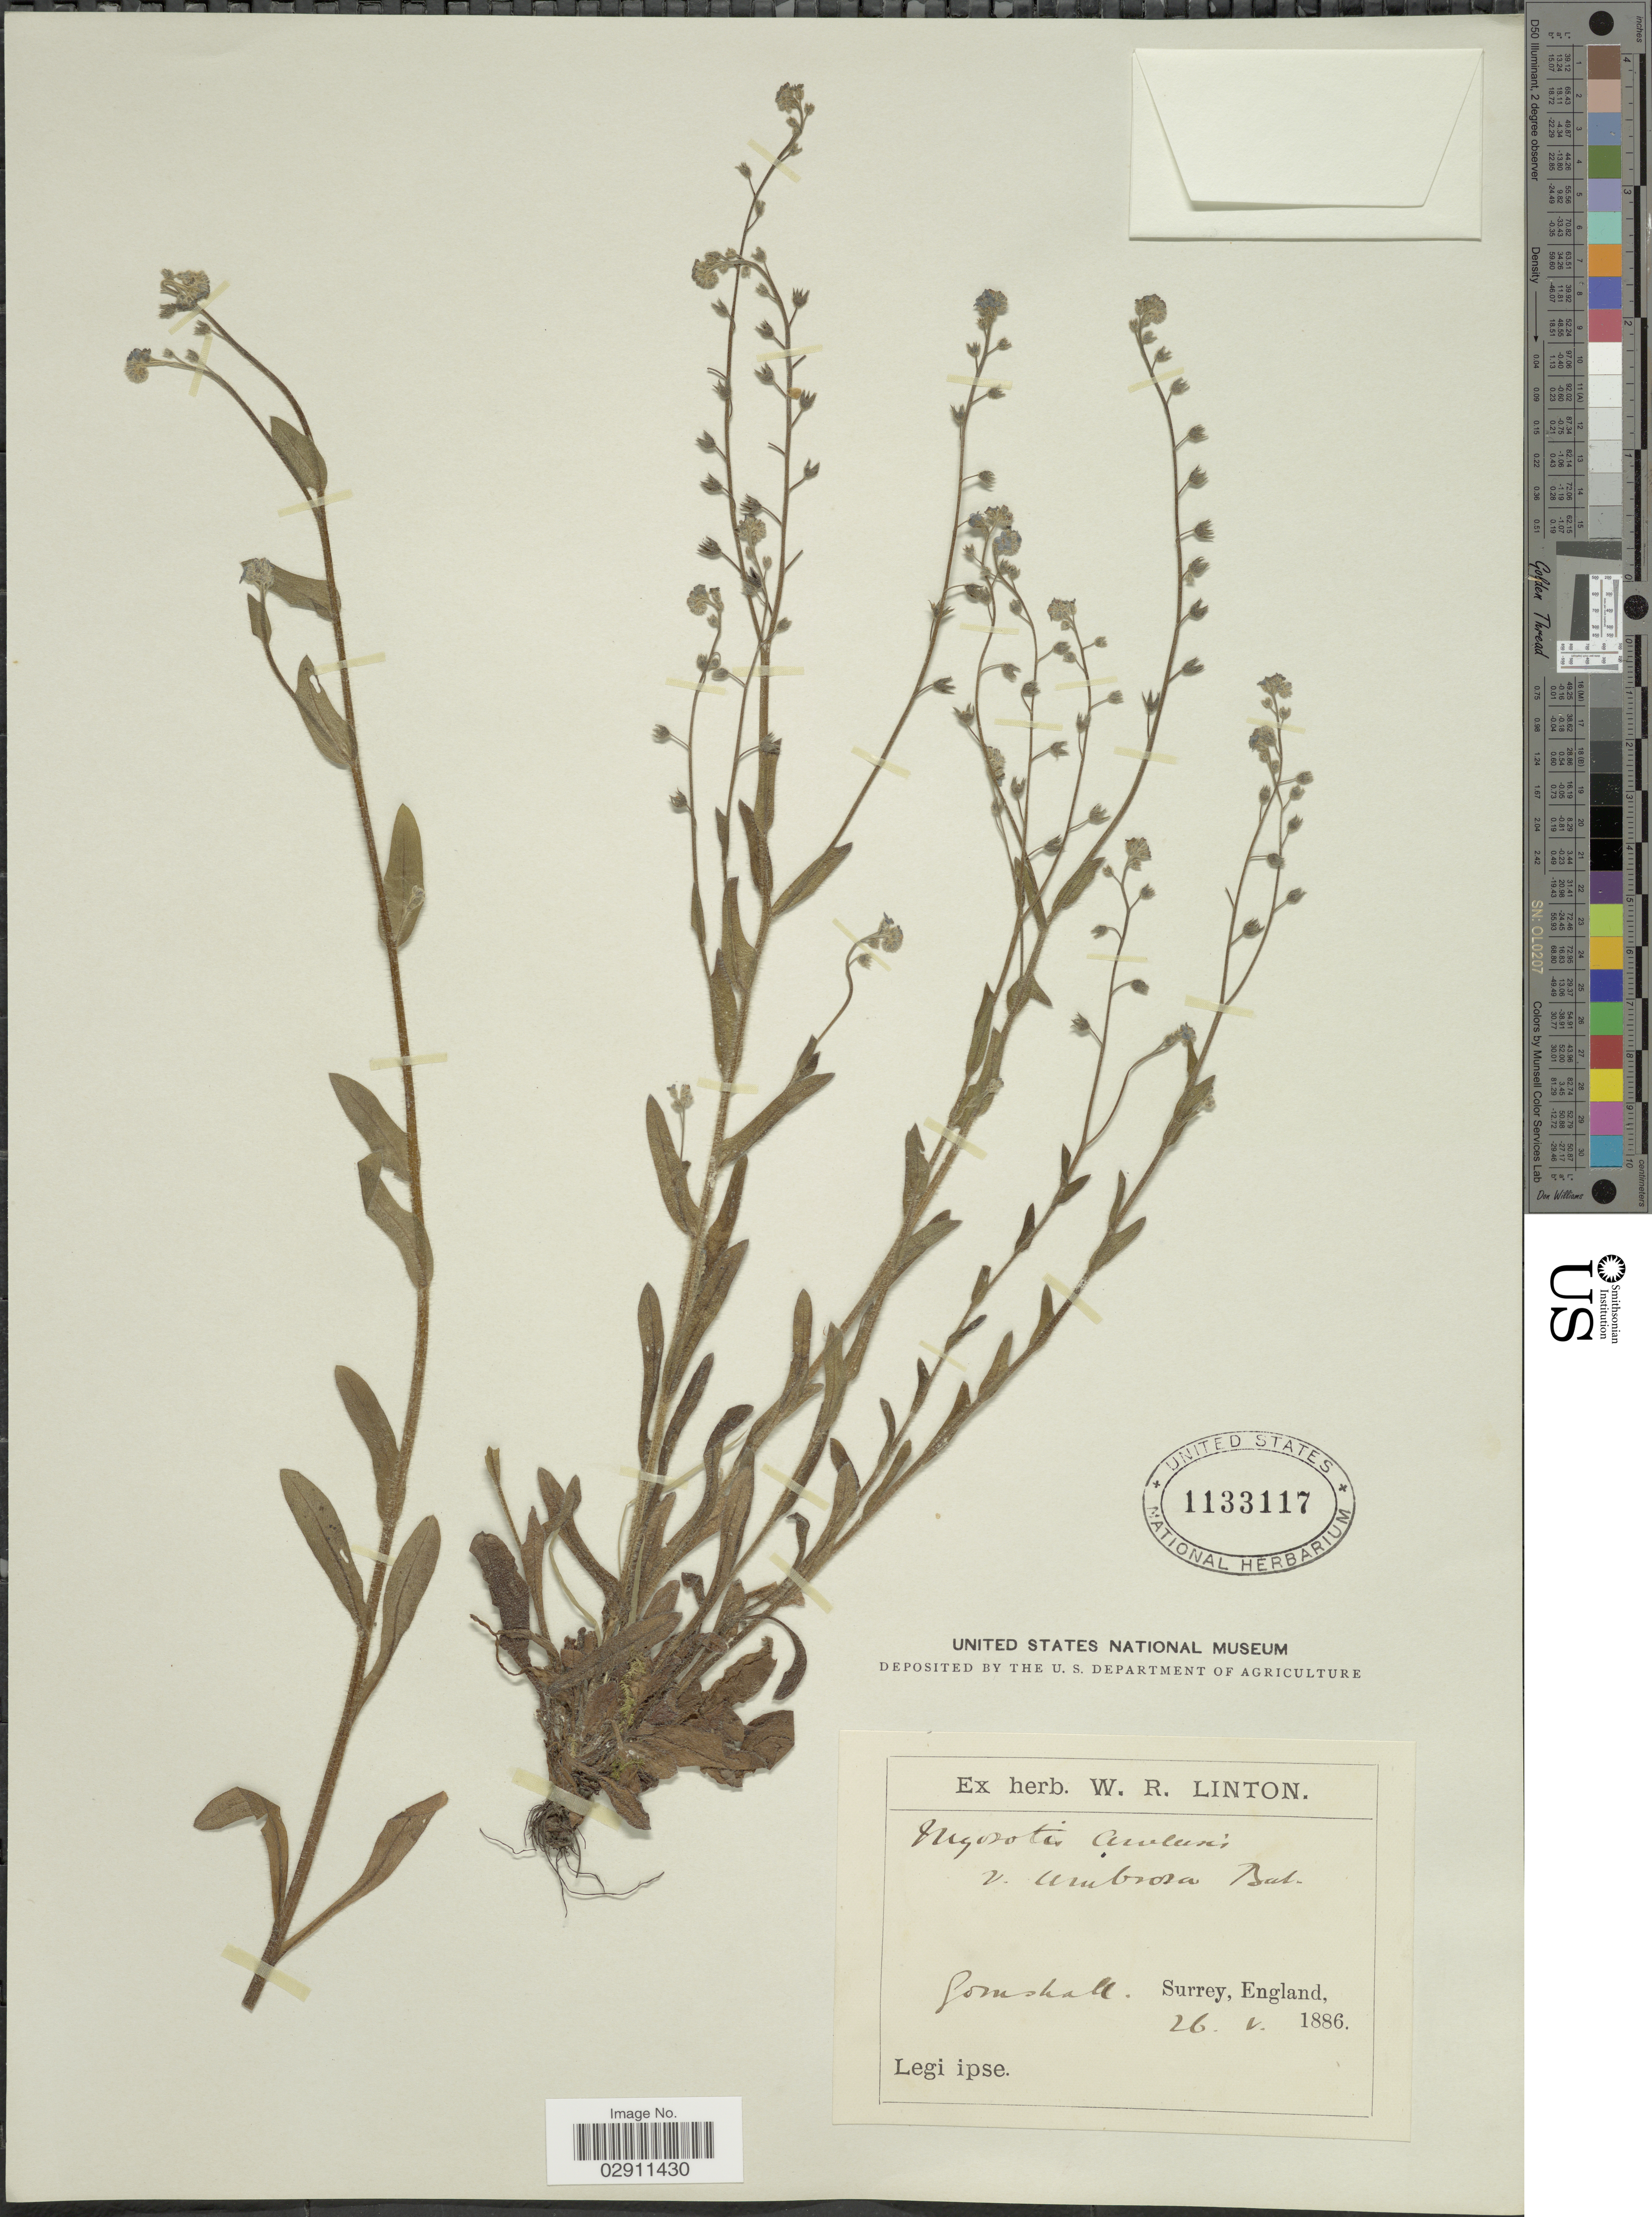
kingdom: Plantae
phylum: Tracheophyta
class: Magnoliopsida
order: Boraginales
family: Boraginaceae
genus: Myosotis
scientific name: Myosotis arvensis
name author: (L.) Hill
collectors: -. Ipse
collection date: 1886-05-26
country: United Kingdom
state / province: England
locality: Gomshall, Surrey.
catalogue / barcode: US 1133117